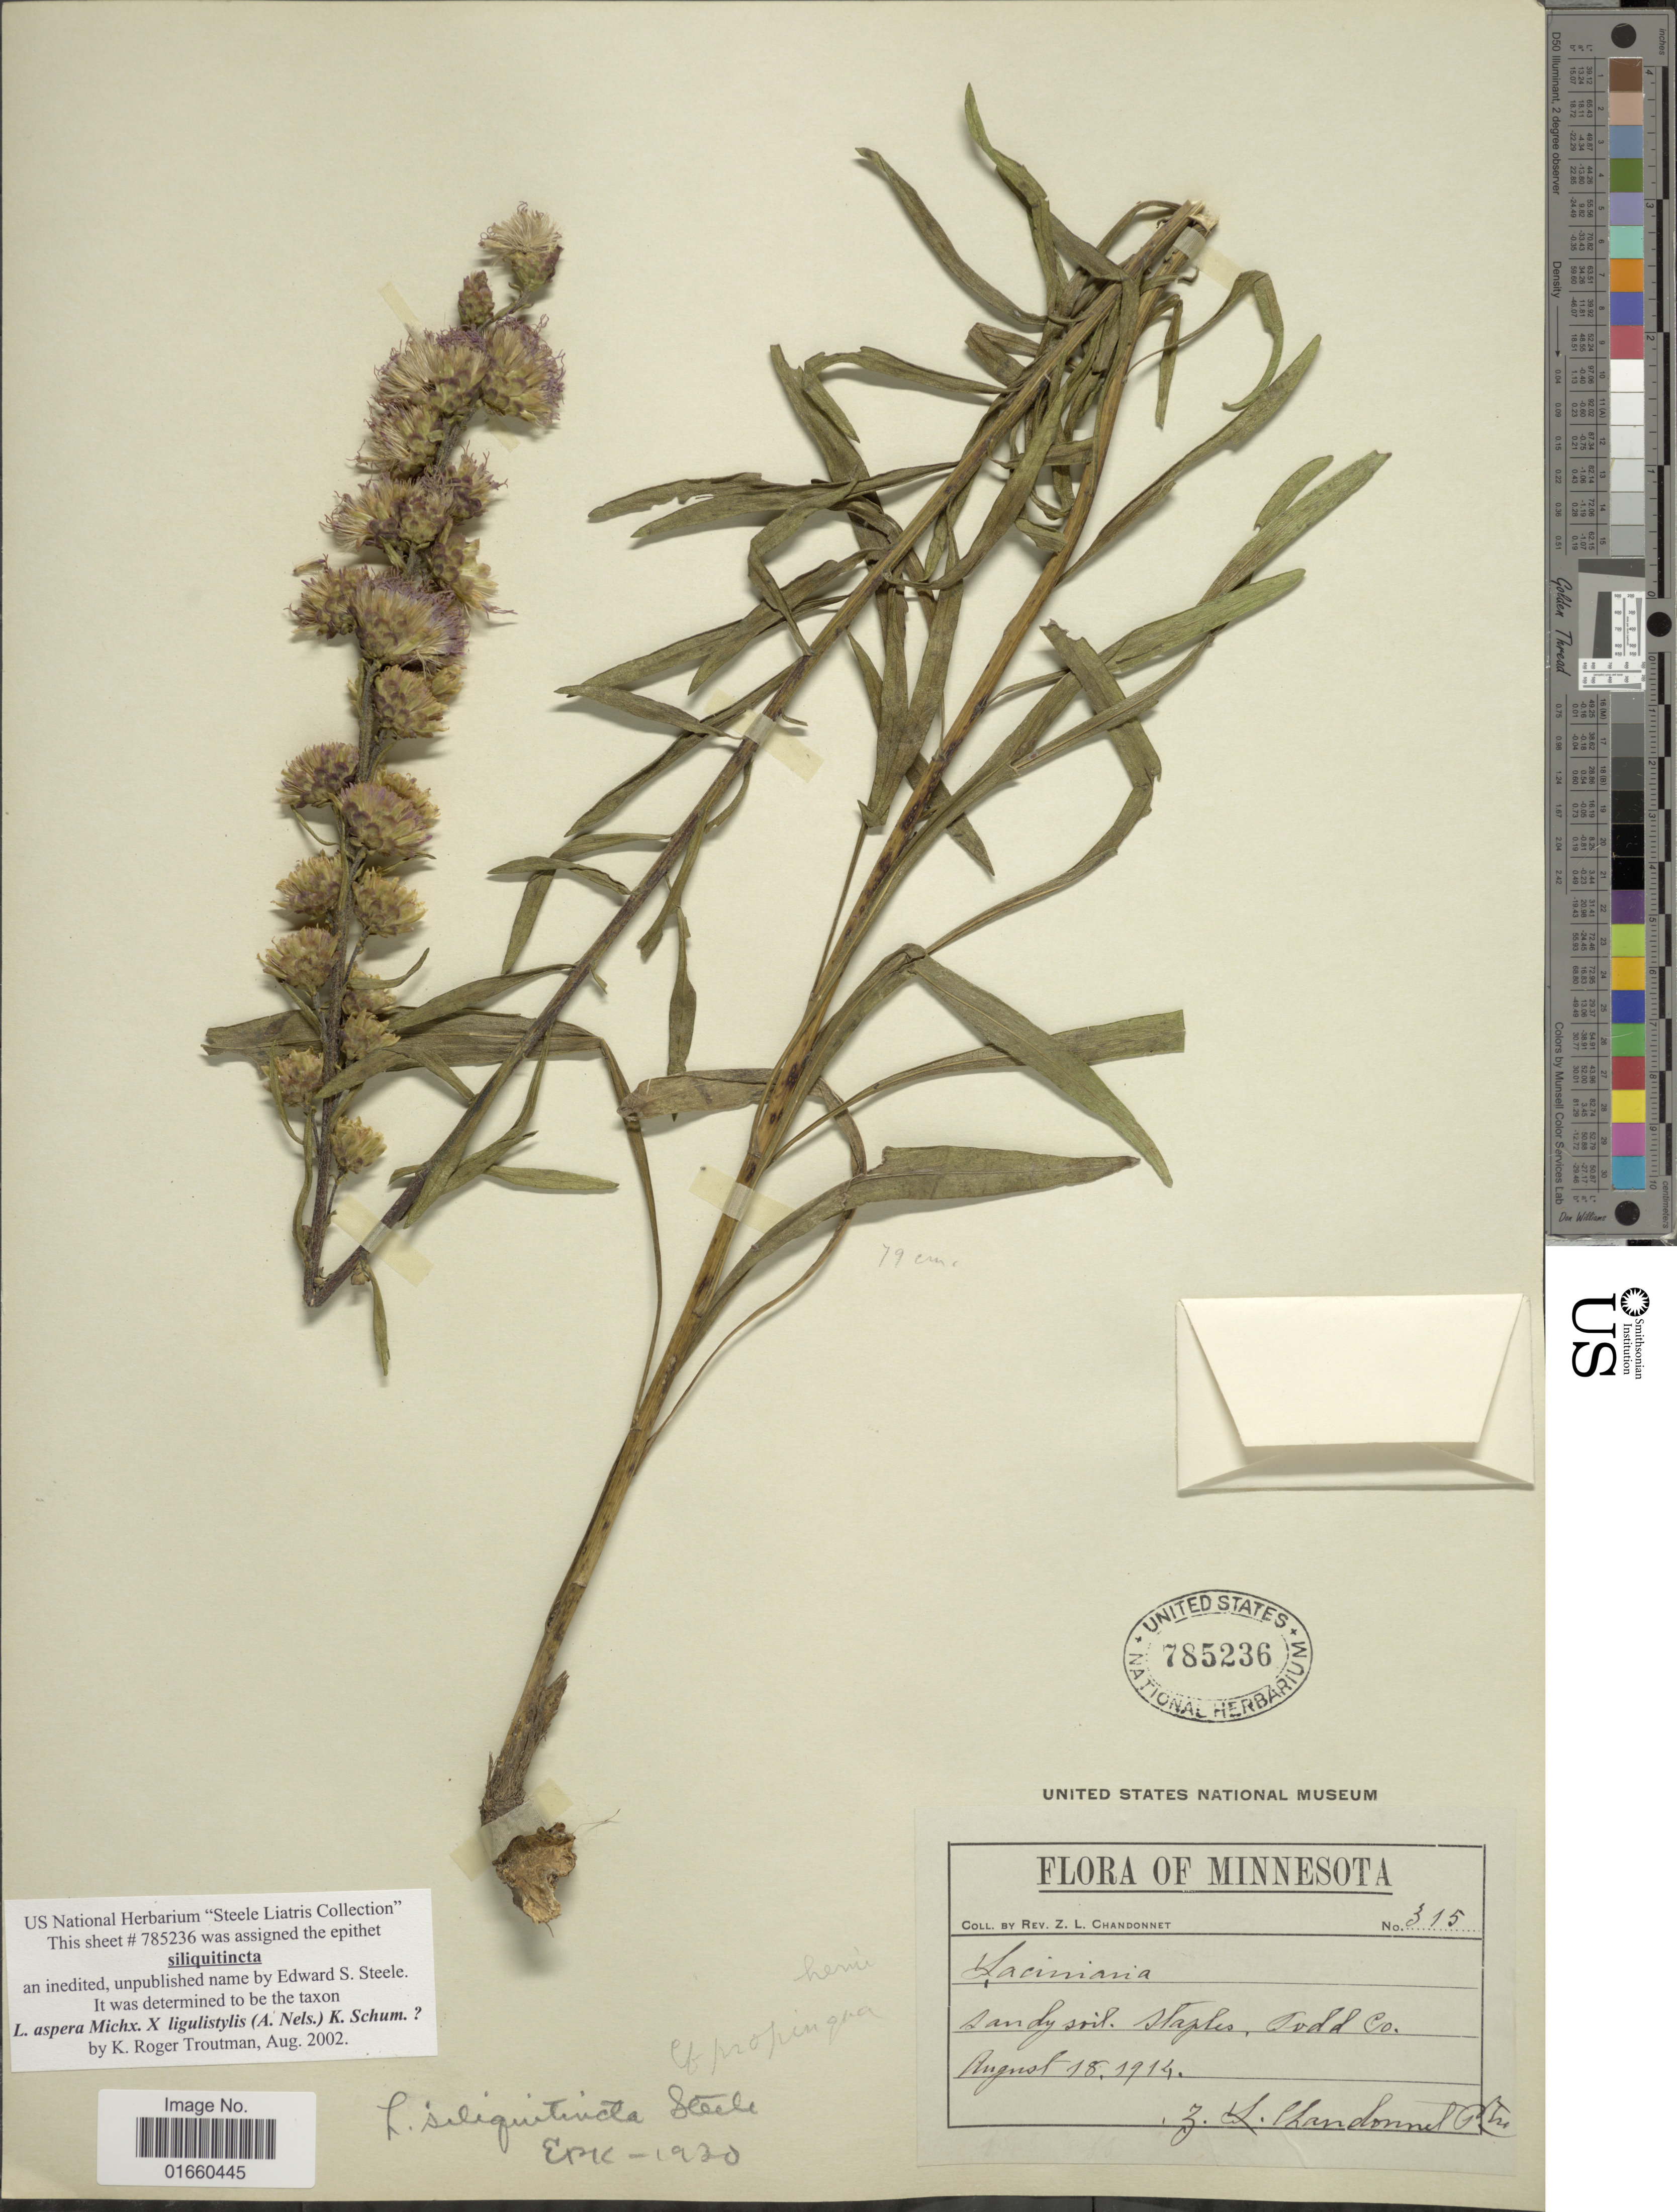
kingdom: Plantae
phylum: Tracheophyta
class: Magnoliopsida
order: Asterales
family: Asteraceae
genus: Liatris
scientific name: Liatris aspera x L. ligulistylus (A. Nelson) K. Schum.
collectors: Z. Chandonnet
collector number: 315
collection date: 1914-08-18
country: United States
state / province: Minnesota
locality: Staples, Todd Co.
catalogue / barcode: US 785236